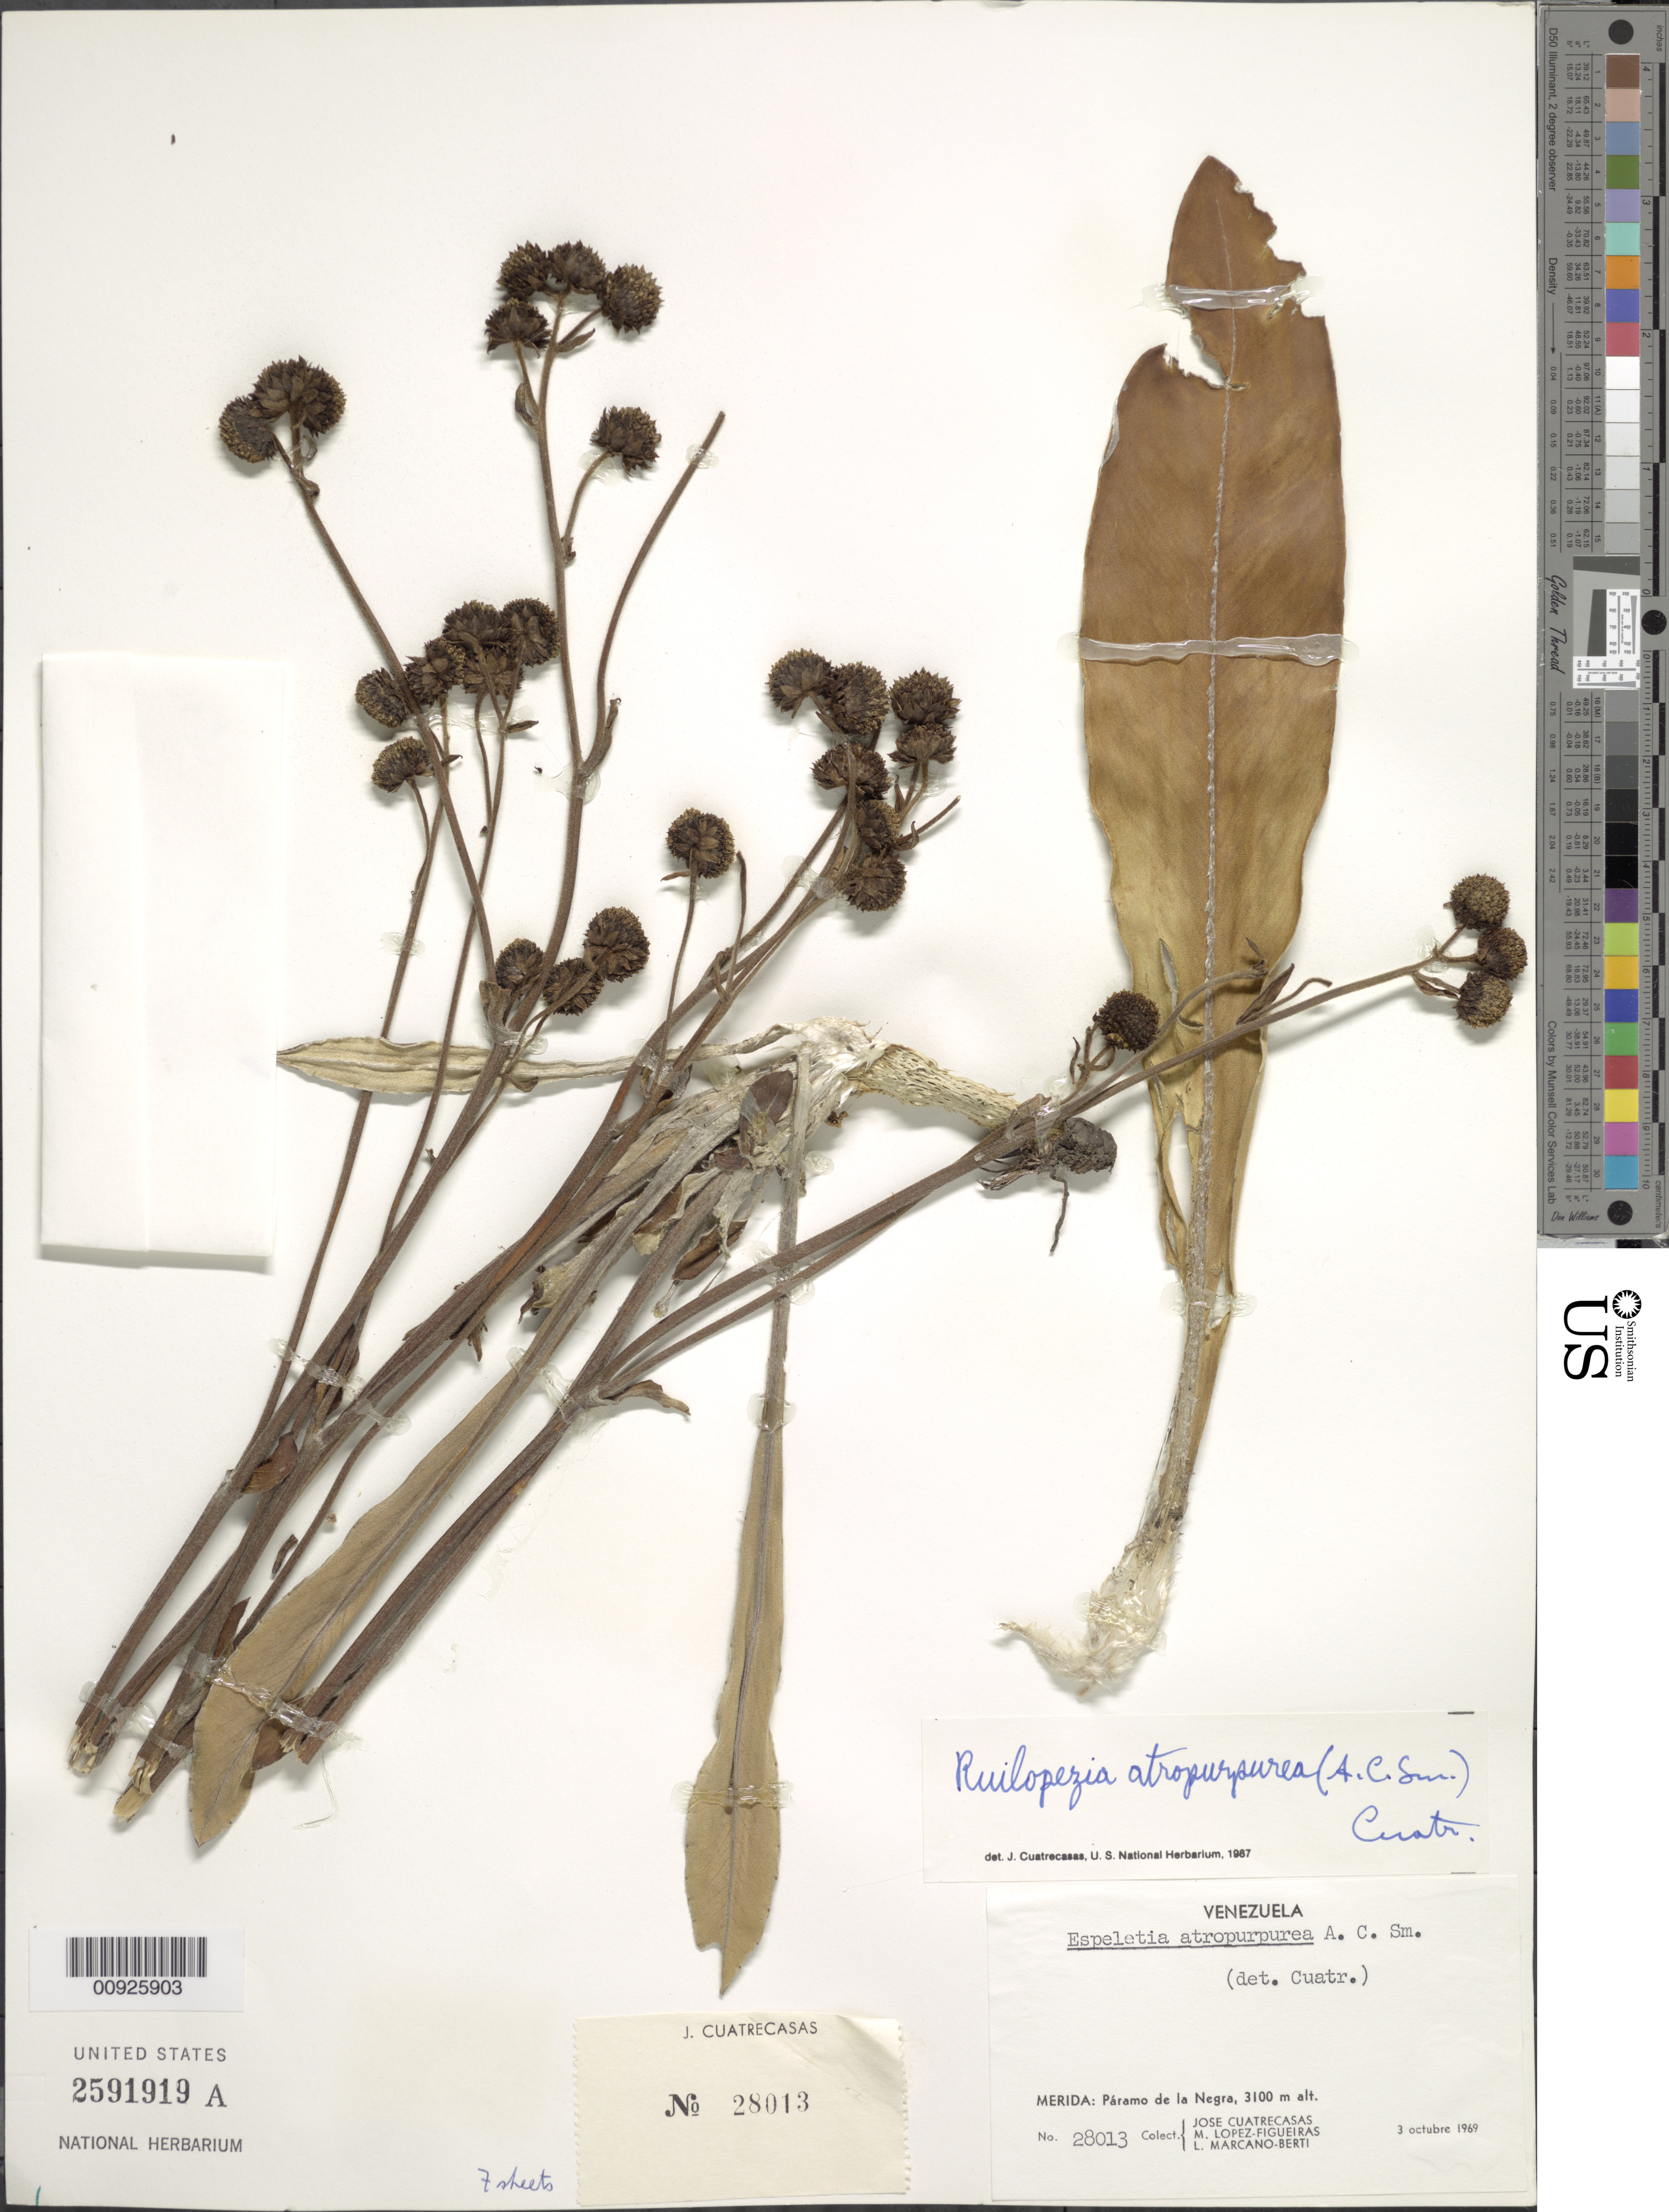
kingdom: Plantae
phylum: Tracheophyta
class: Magnoliopsida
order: Asterales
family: Asteraceae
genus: Ruilopezia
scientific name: Ruilopezia atropurpurea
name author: (A.C. Sm.) Cuatrec.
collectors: J. Cuatrecasas, M. López Figueiras & L. Marcano-Berti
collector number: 28013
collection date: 1969-10-03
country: Venezuela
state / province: Mérida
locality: P. de la Negra.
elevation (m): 3100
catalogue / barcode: US 2591919A